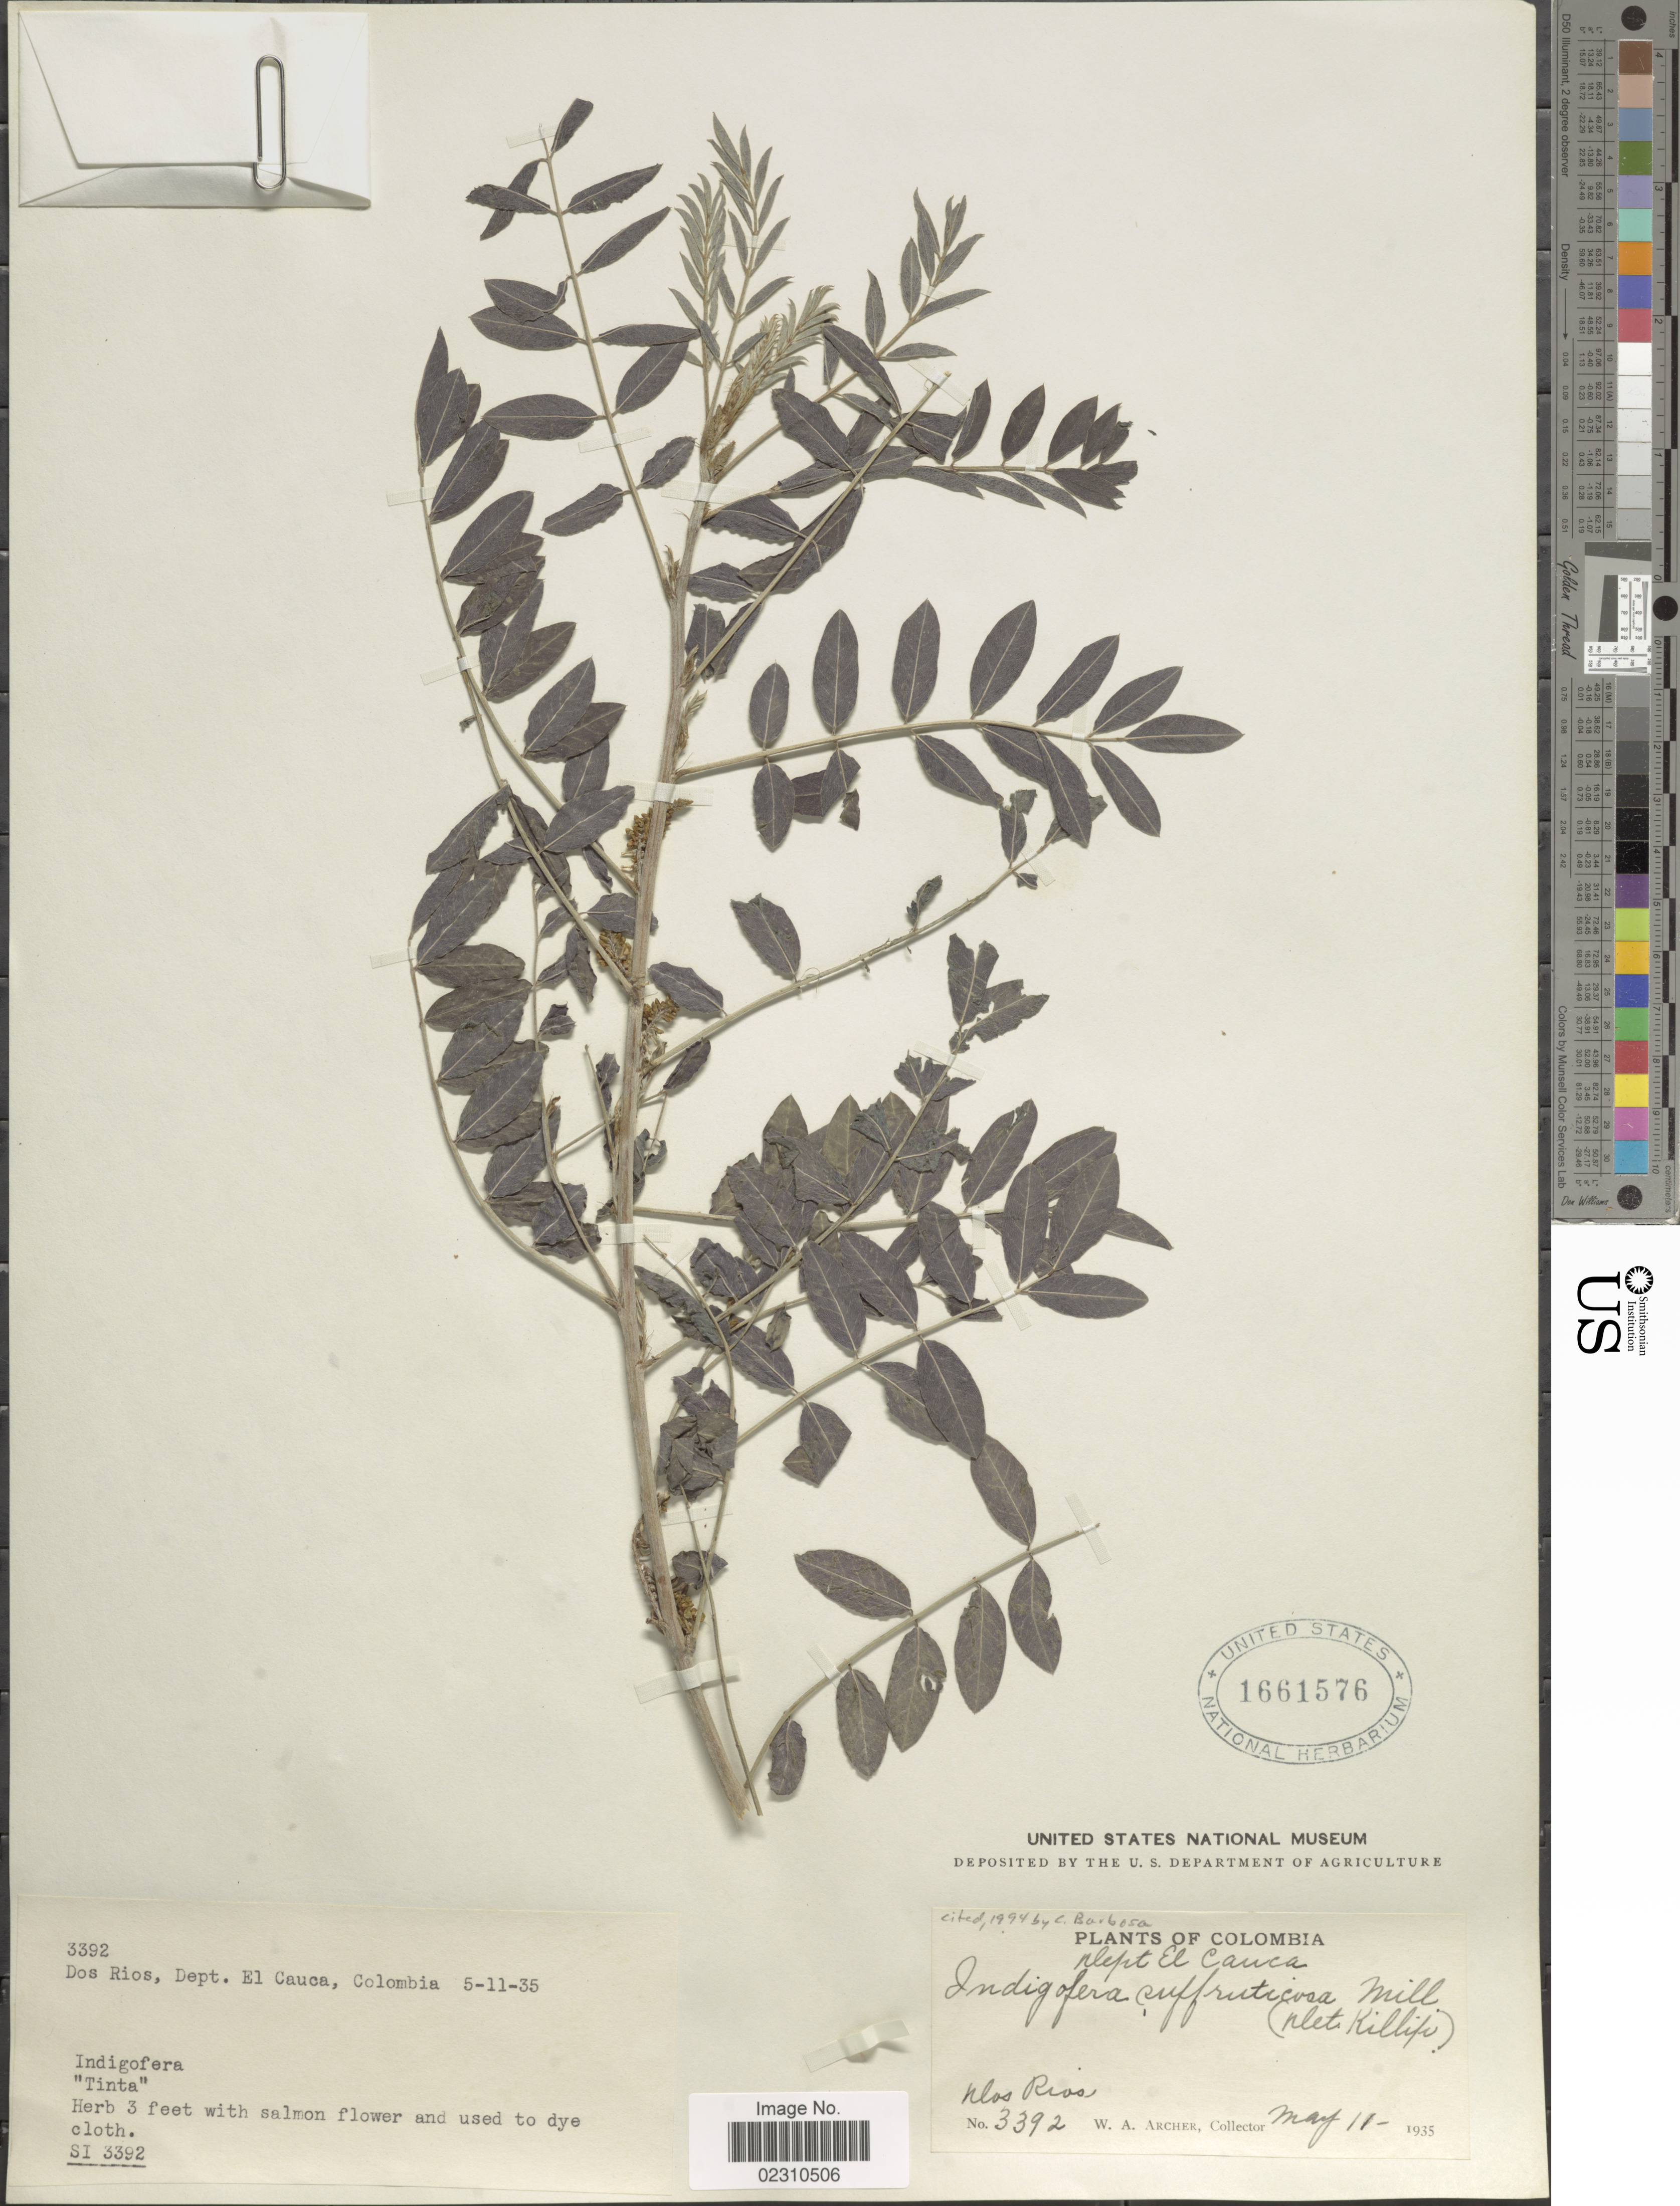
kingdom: Plantae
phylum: Tracheophyta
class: Magnoliopsida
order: Fabales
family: Fabaceae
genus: Indigofera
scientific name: Indigofera suffruticosa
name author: Mill.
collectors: W. A. Archer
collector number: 3392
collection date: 1935-05-11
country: Colombia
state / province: Cauca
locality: Dos Rios. Dept. El Cauca.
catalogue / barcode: US 1661576